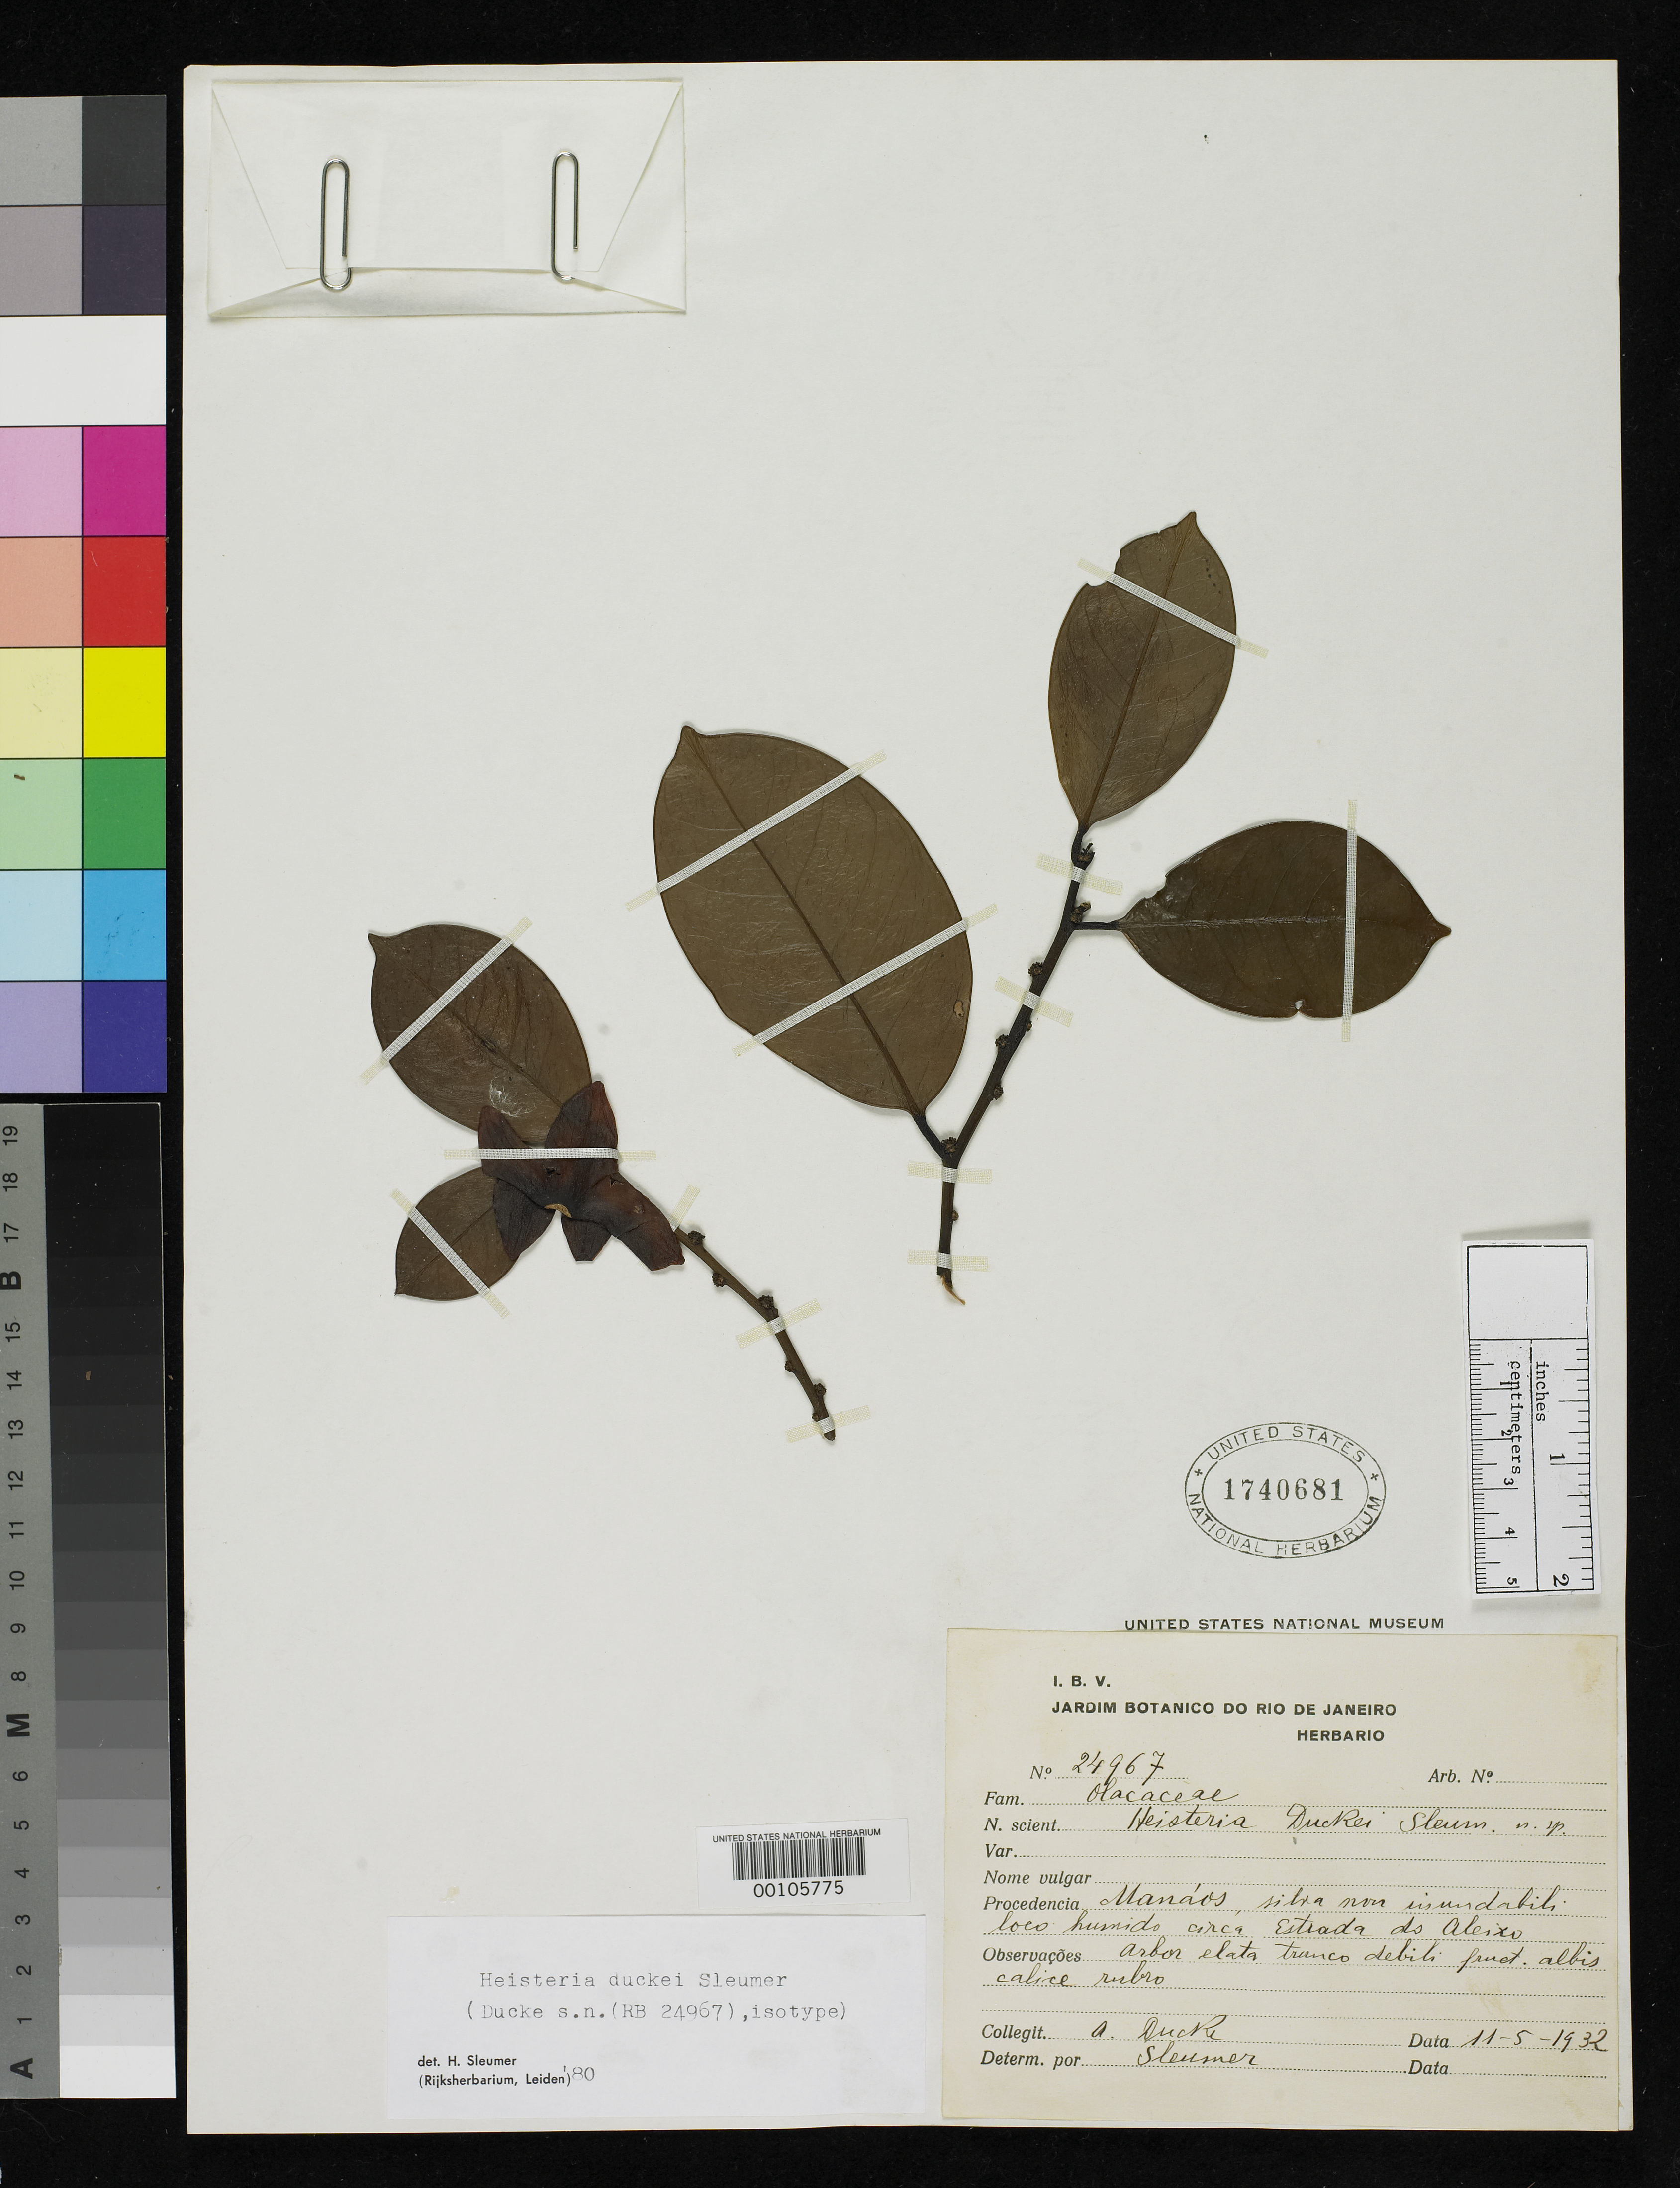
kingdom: Plantae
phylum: Tracheophyta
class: Magnoliopsida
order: Santalales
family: Erythropalaceae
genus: Heisteria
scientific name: Heisteria duckei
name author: Sleumer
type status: Isotype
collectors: A. Ducke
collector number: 24967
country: Brazil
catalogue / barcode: US 1740681